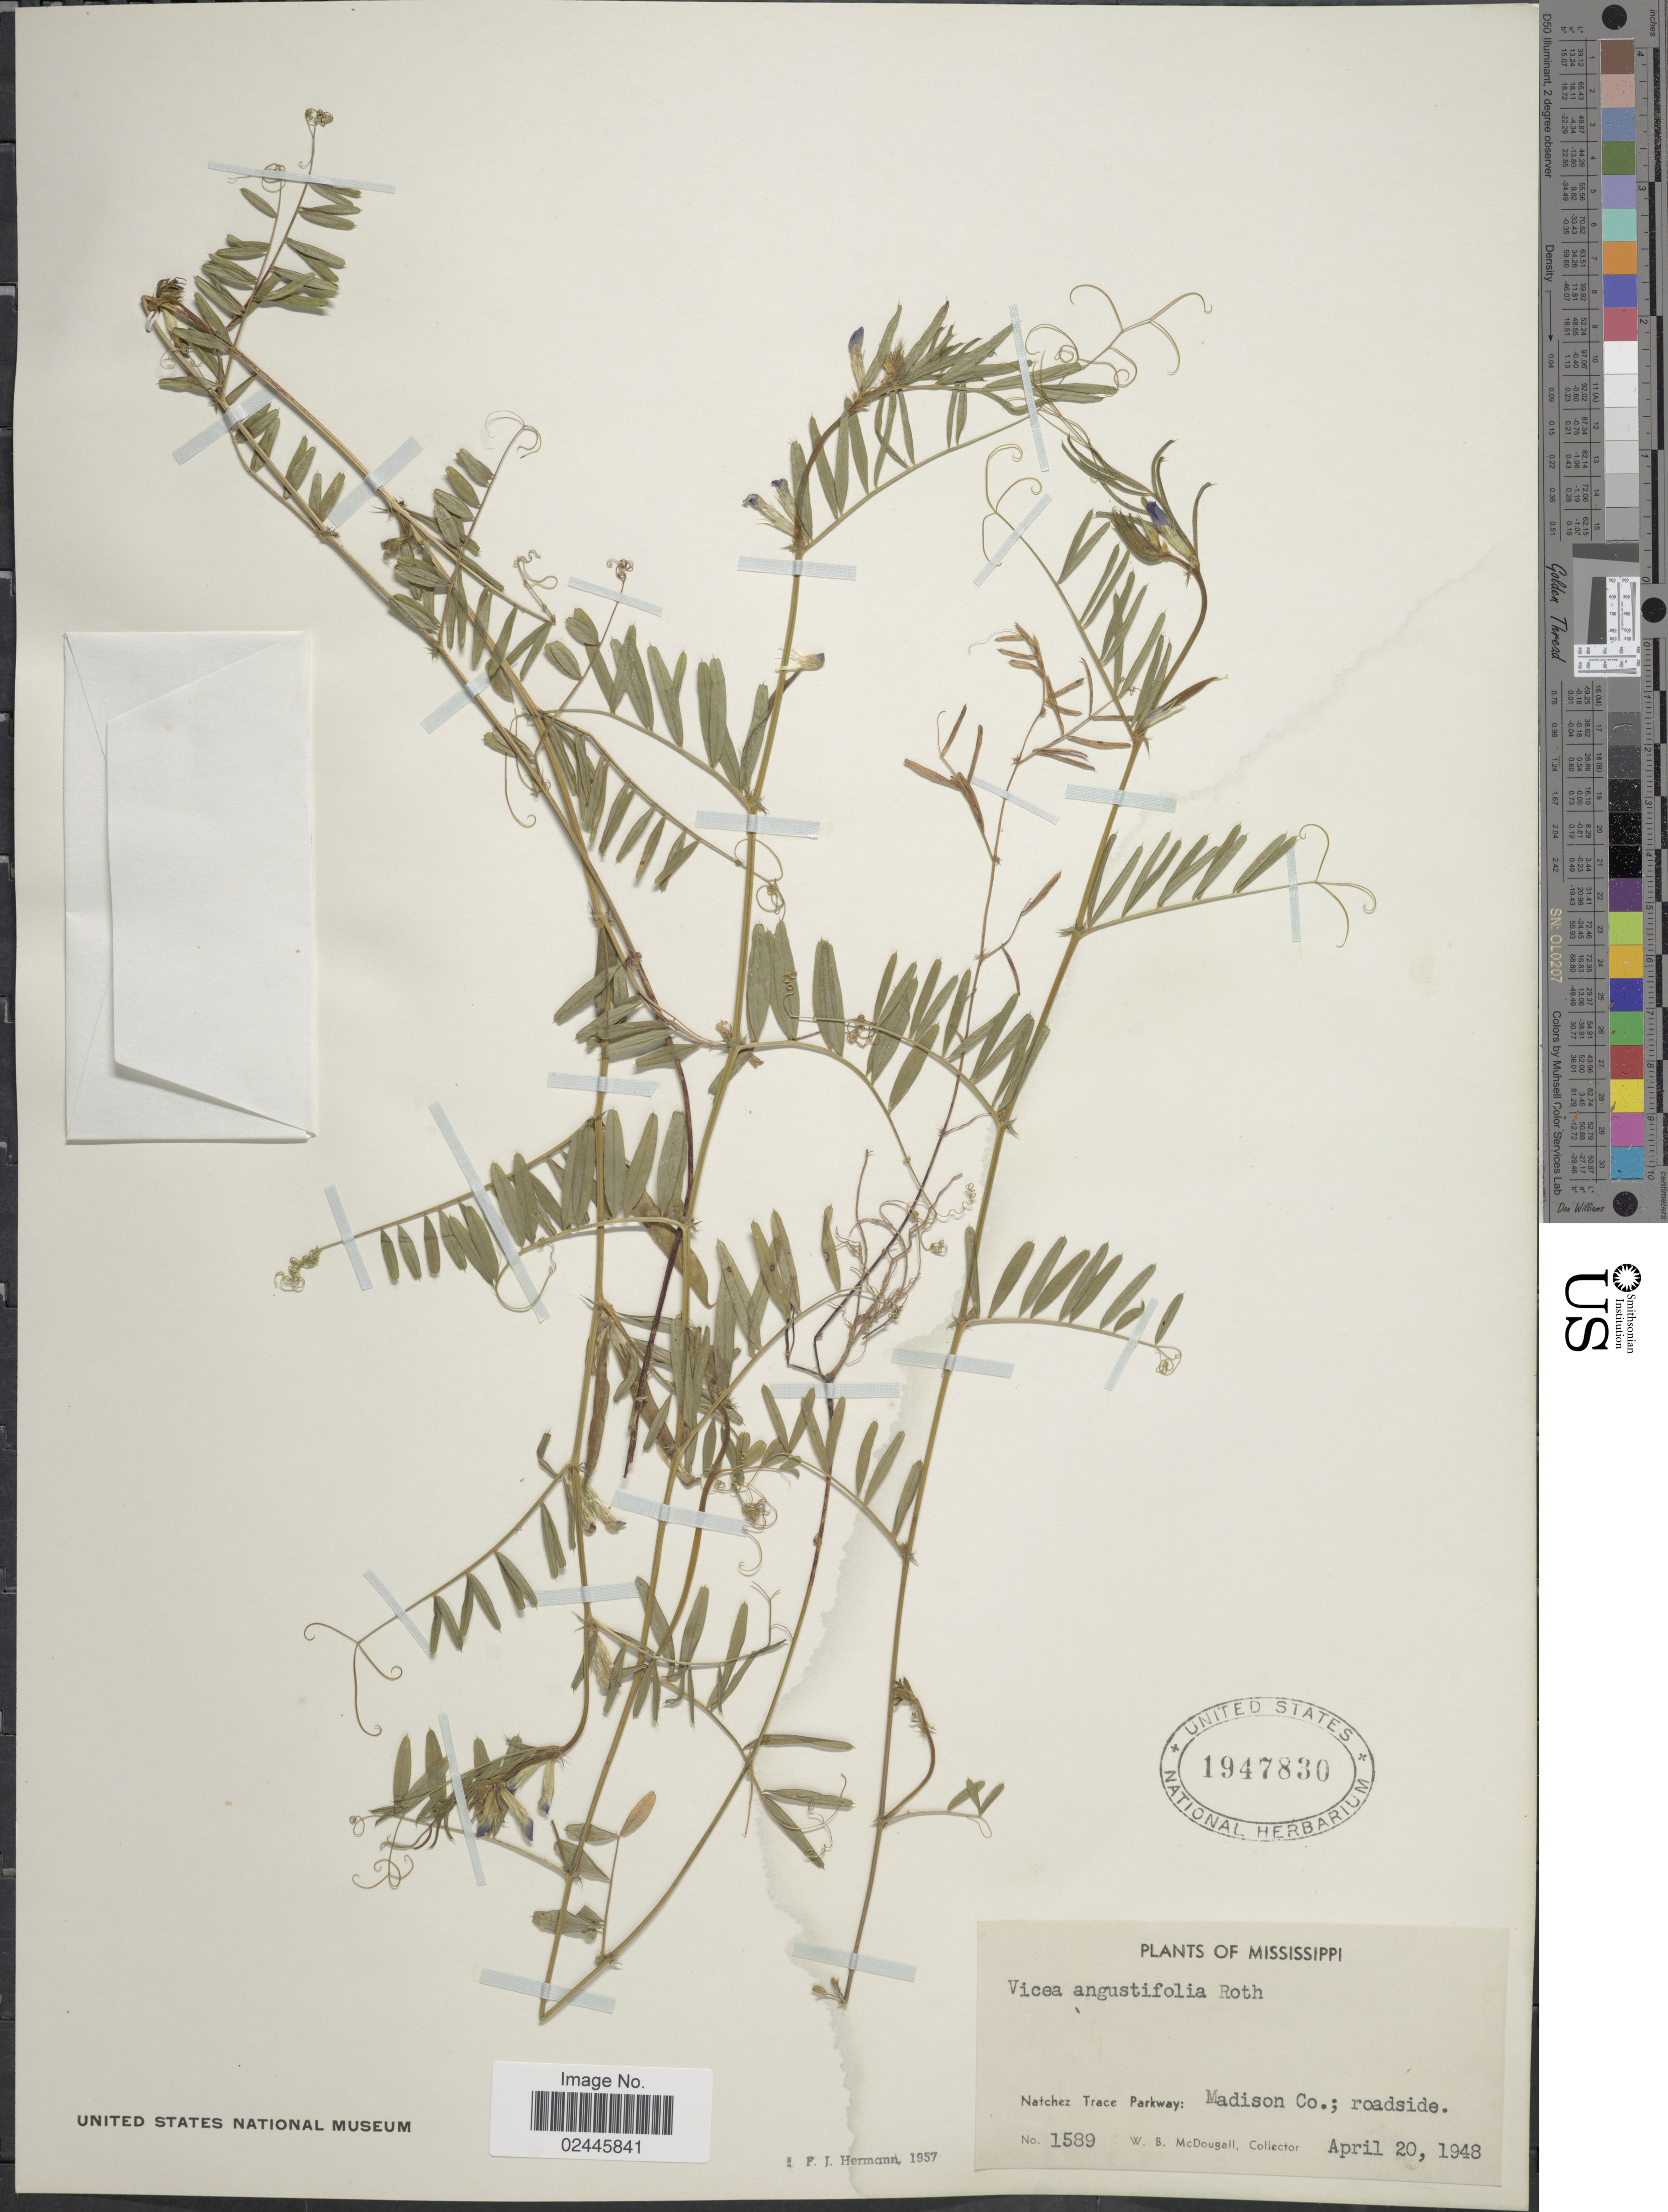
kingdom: Plantae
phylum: Tracheophyta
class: Magnoliopsida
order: Fabales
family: Fabaceae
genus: Vicia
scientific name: Vicia angustifolia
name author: L.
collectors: W. B. McDougall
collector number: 1589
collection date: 1848-04-20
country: United States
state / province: Mississippi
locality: Natchez Trace Parkway: Madison Co.; roadside.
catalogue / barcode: US 1947830